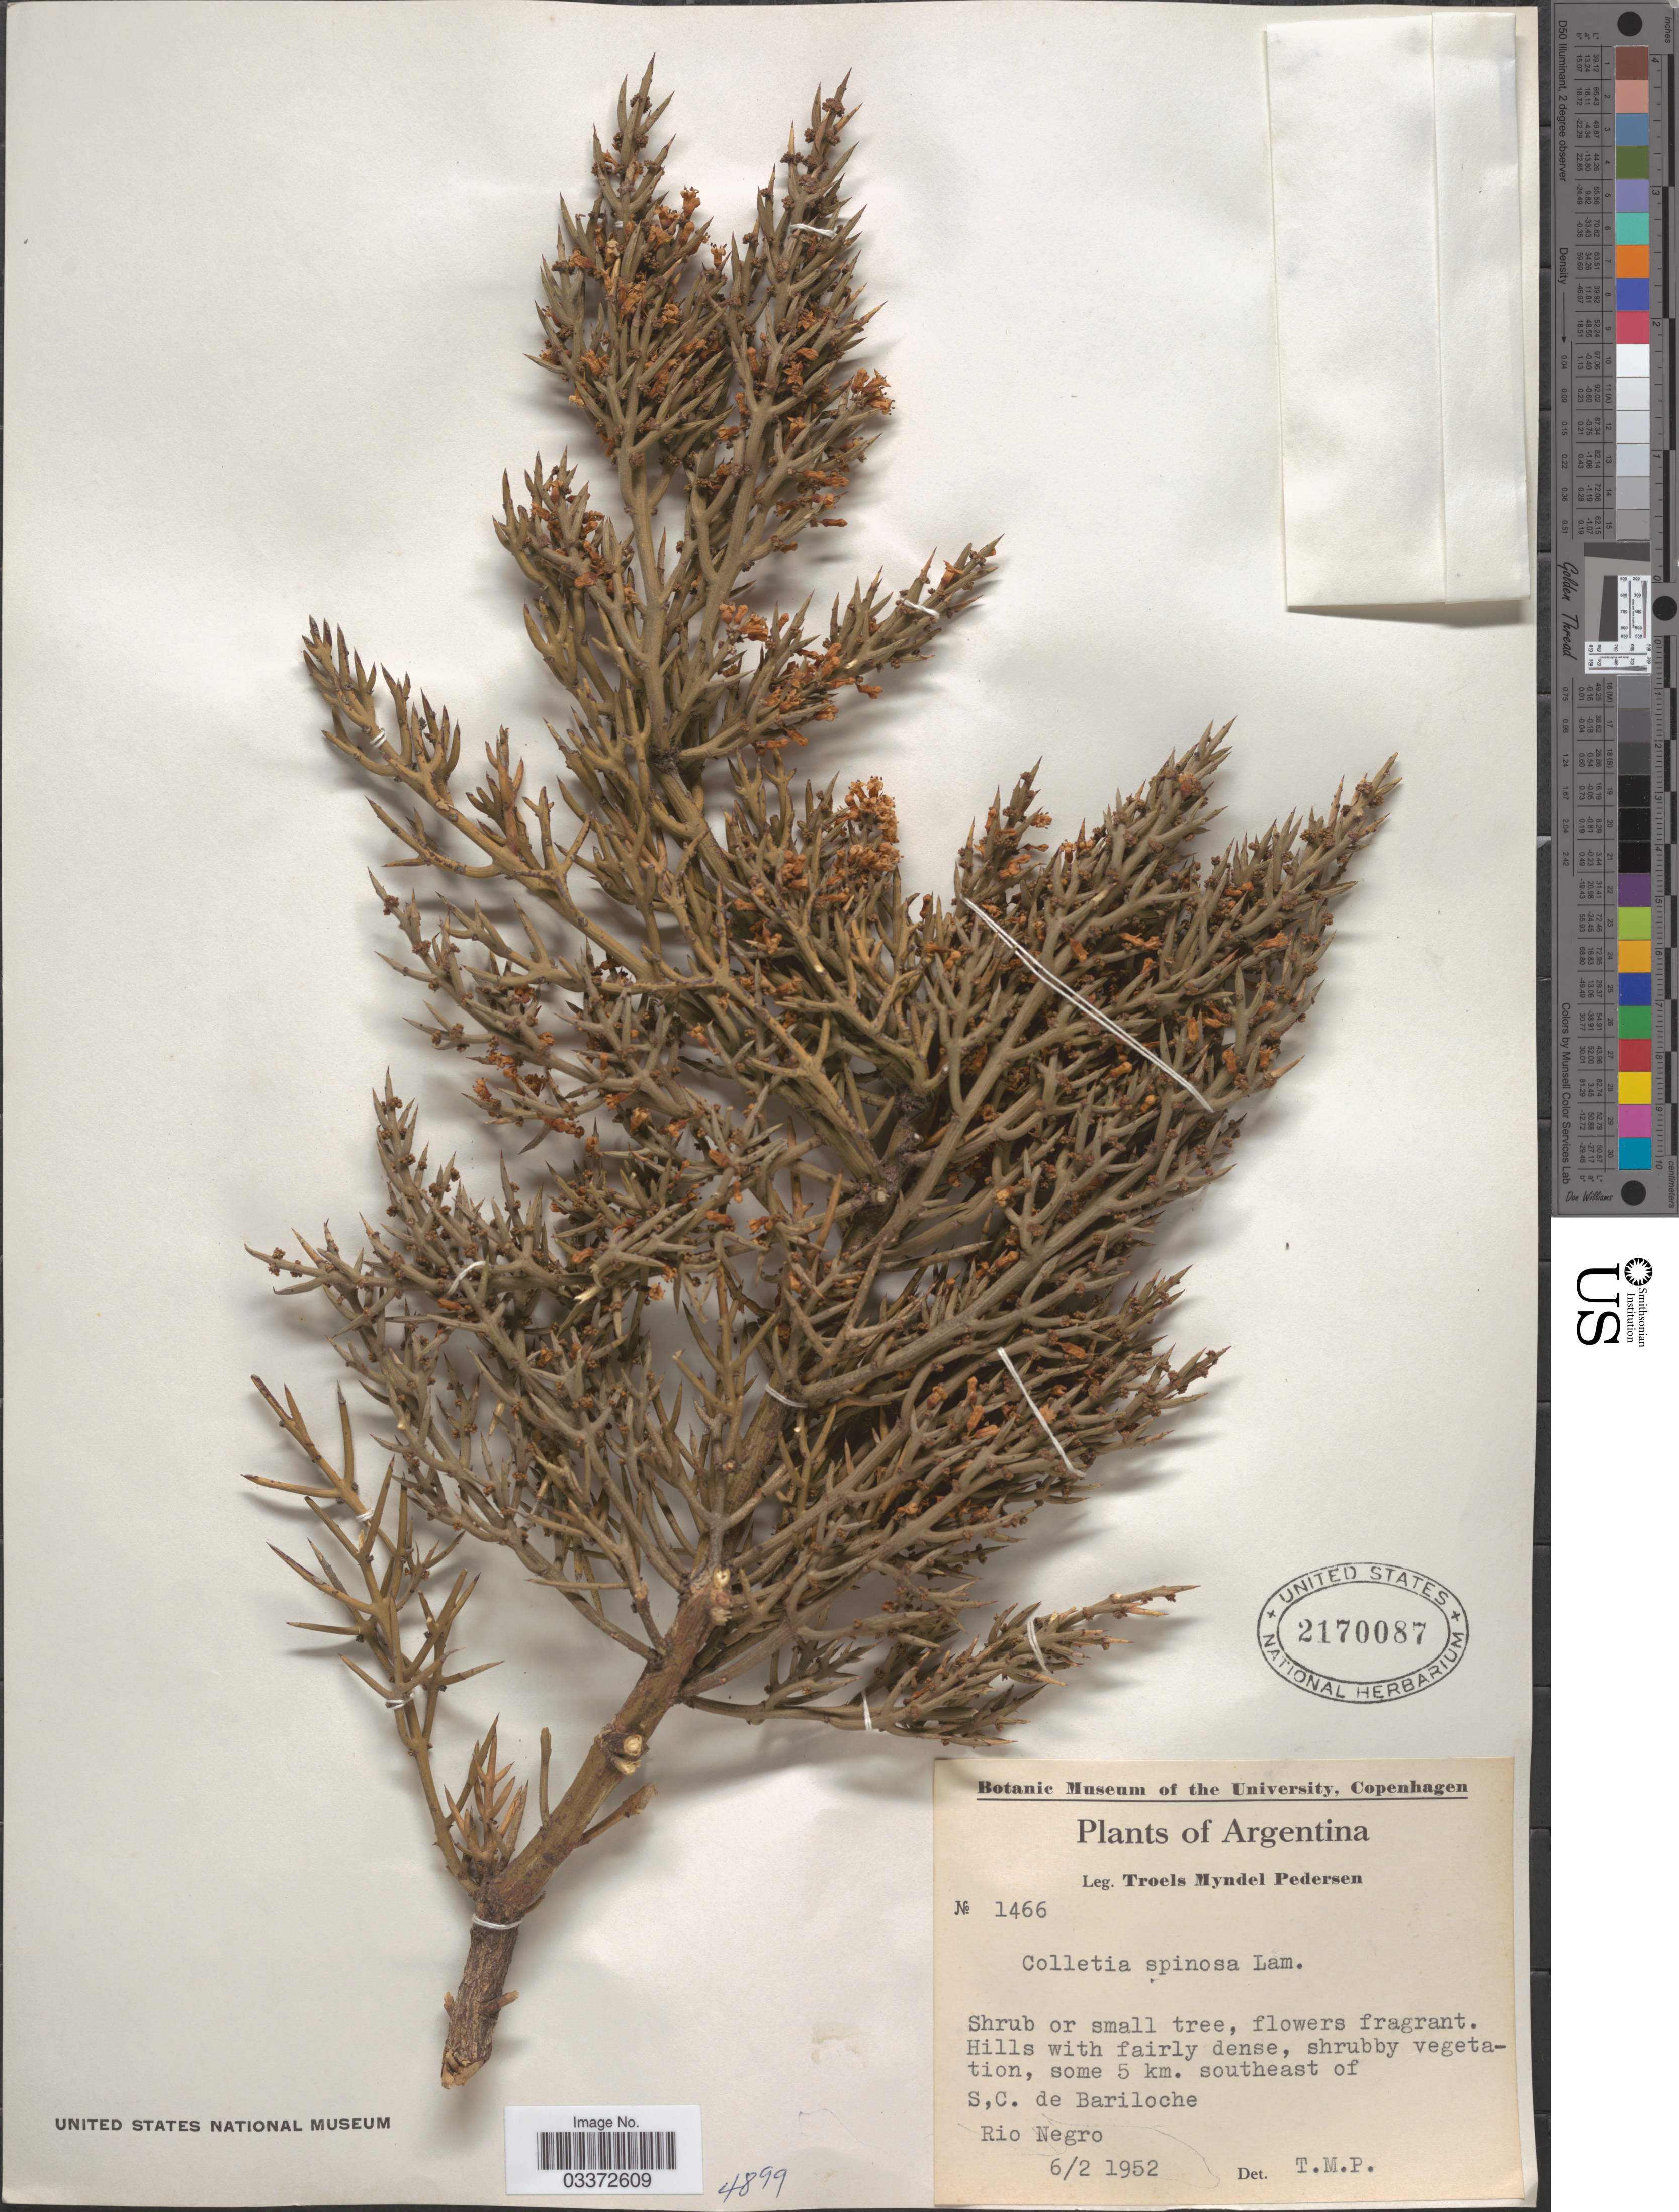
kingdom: Plantae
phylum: Tracheophyta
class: Magnoliopsida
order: Rosales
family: Rhamnaceae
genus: Colletia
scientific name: Colletia spinosa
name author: Lam.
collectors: T. Pederson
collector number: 1466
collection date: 1952-02-06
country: Argentina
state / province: Rio Negro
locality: Some 5 km. southeast of S,C. de Bariloche.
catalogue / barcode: US 2170087